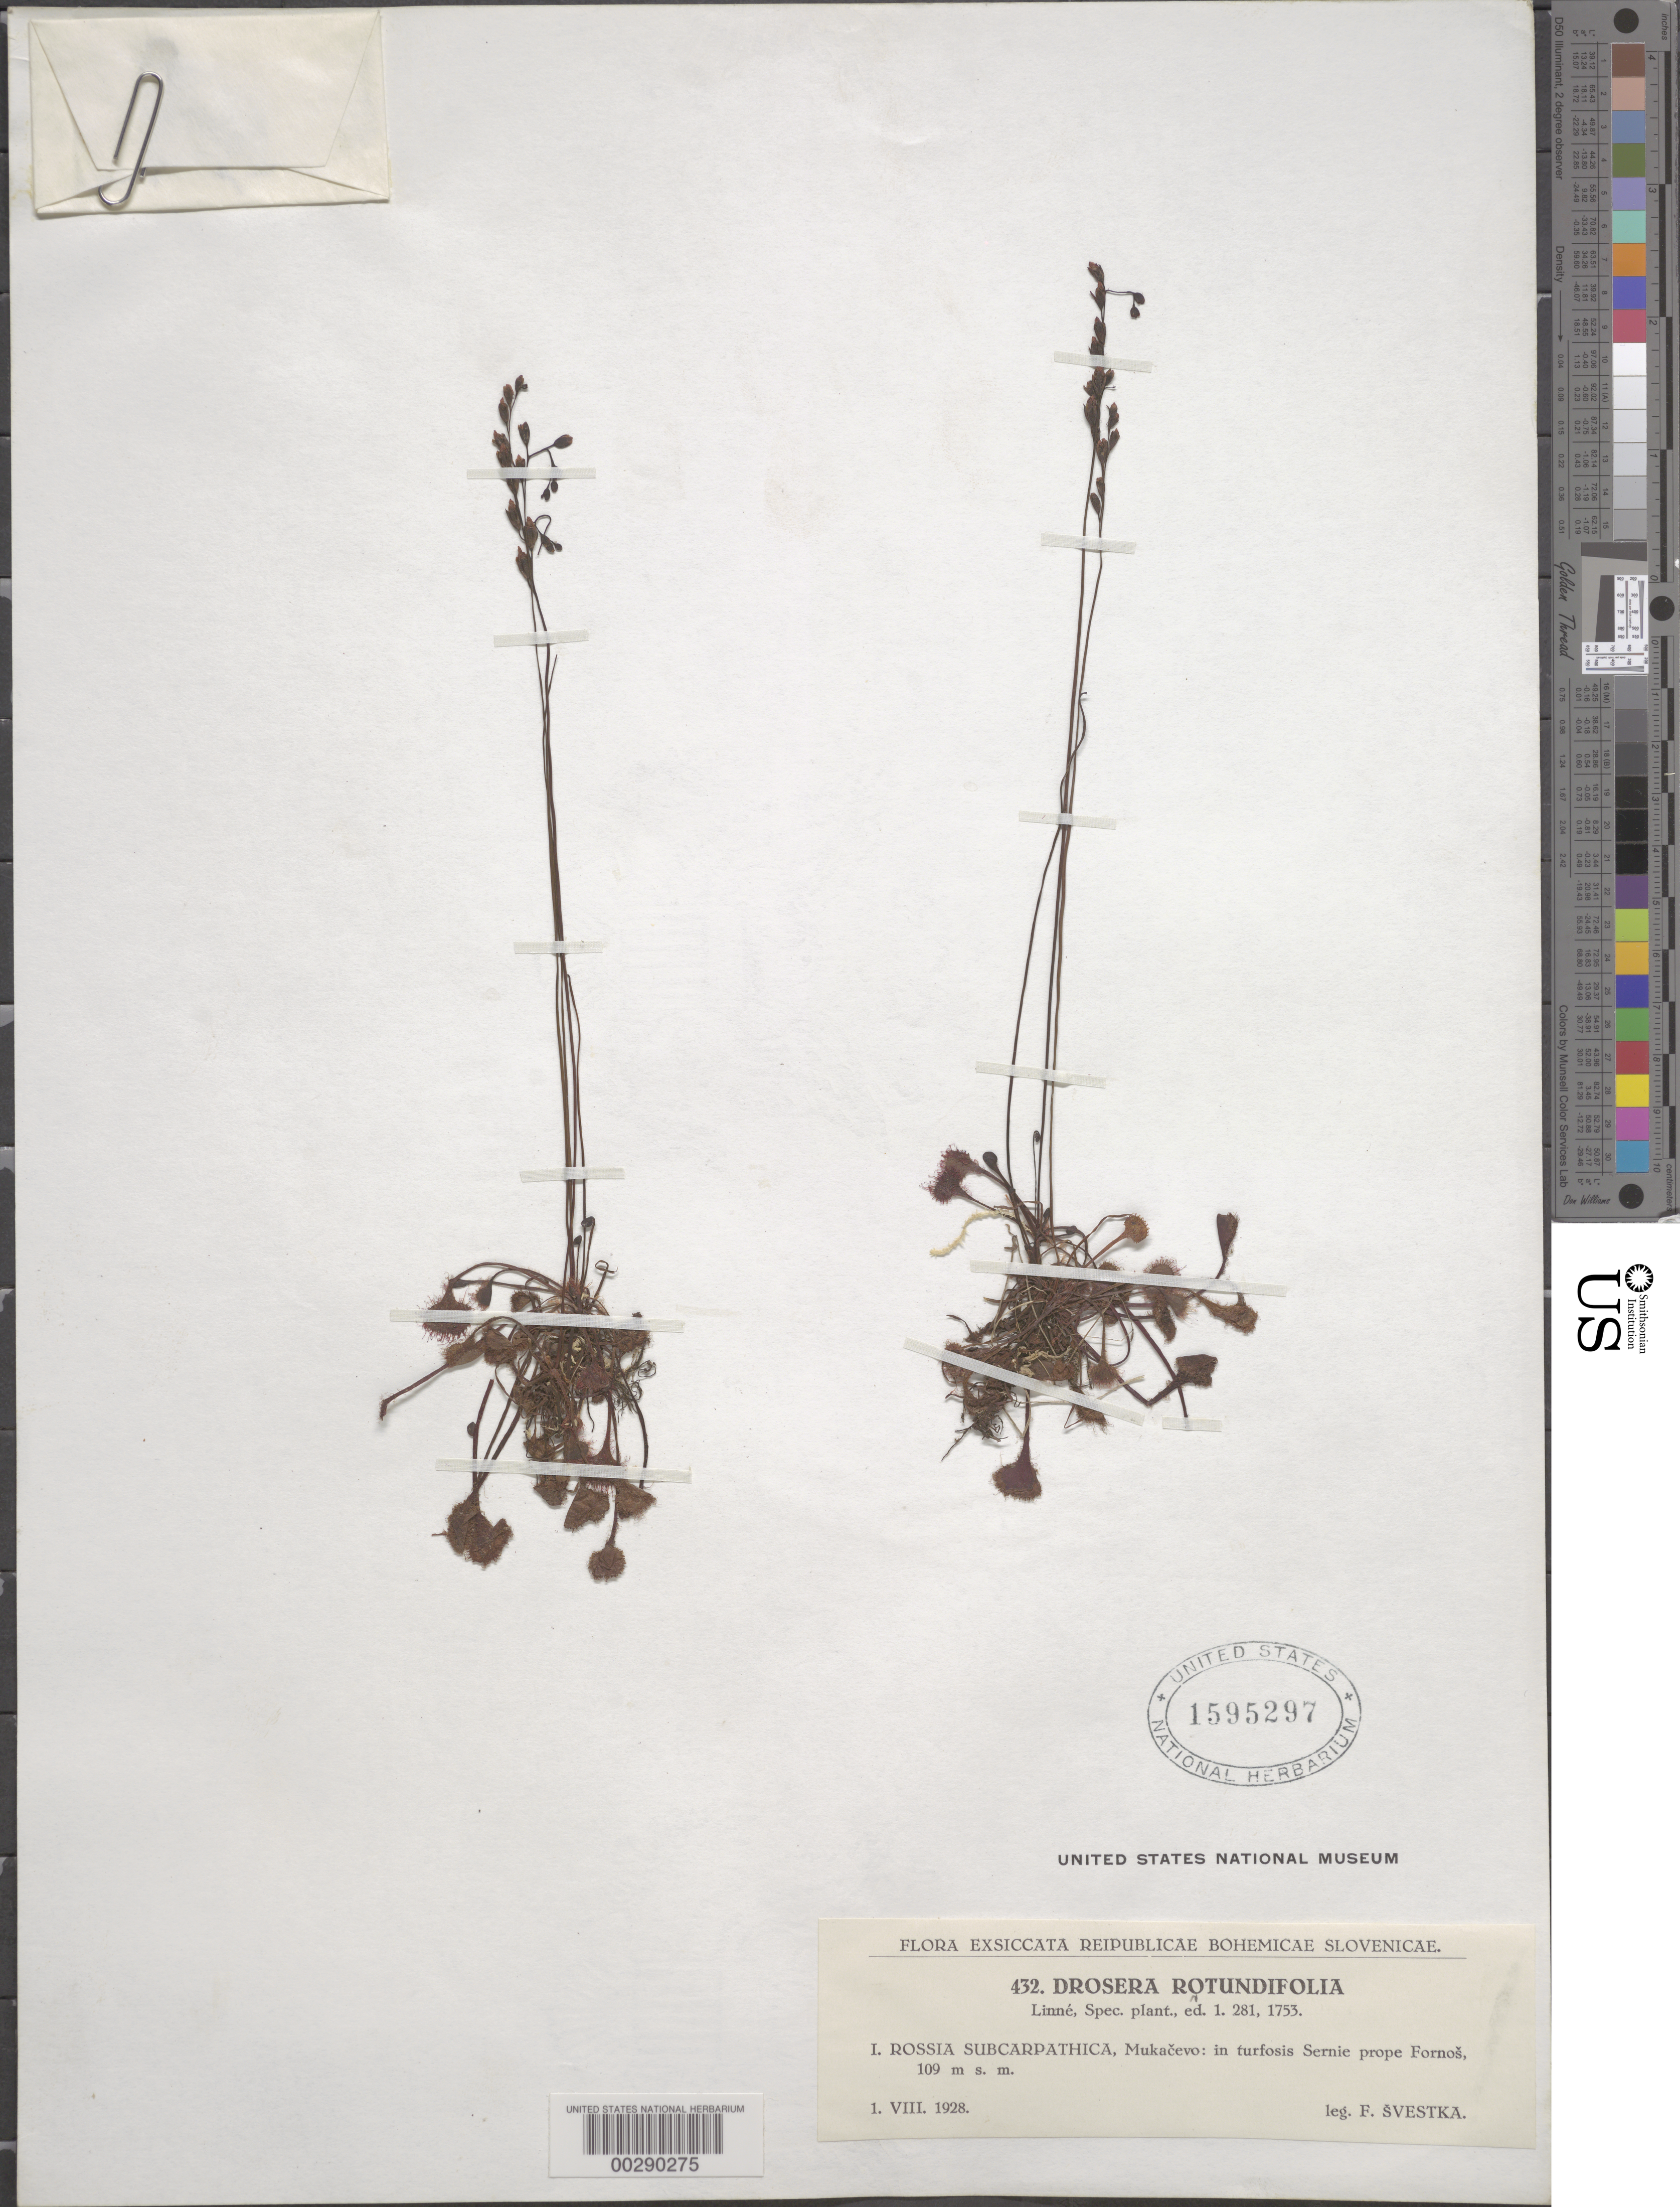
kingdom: Plantae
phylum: Tracheophyta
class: Magnoliopsida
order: Caryophyllales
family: Droseraceae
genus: Drosera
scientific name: Drosera rotundifolia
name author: L.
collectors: F. Svestka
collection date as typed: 01 Aug 1928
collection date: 1928-08-01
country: Ukraine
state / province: Zakarpattya (?)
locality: Mukacevo: propre fornos. [country/region originally entered as czechoslovakia, slovenska.]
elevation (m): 109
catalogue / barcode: US 1595297